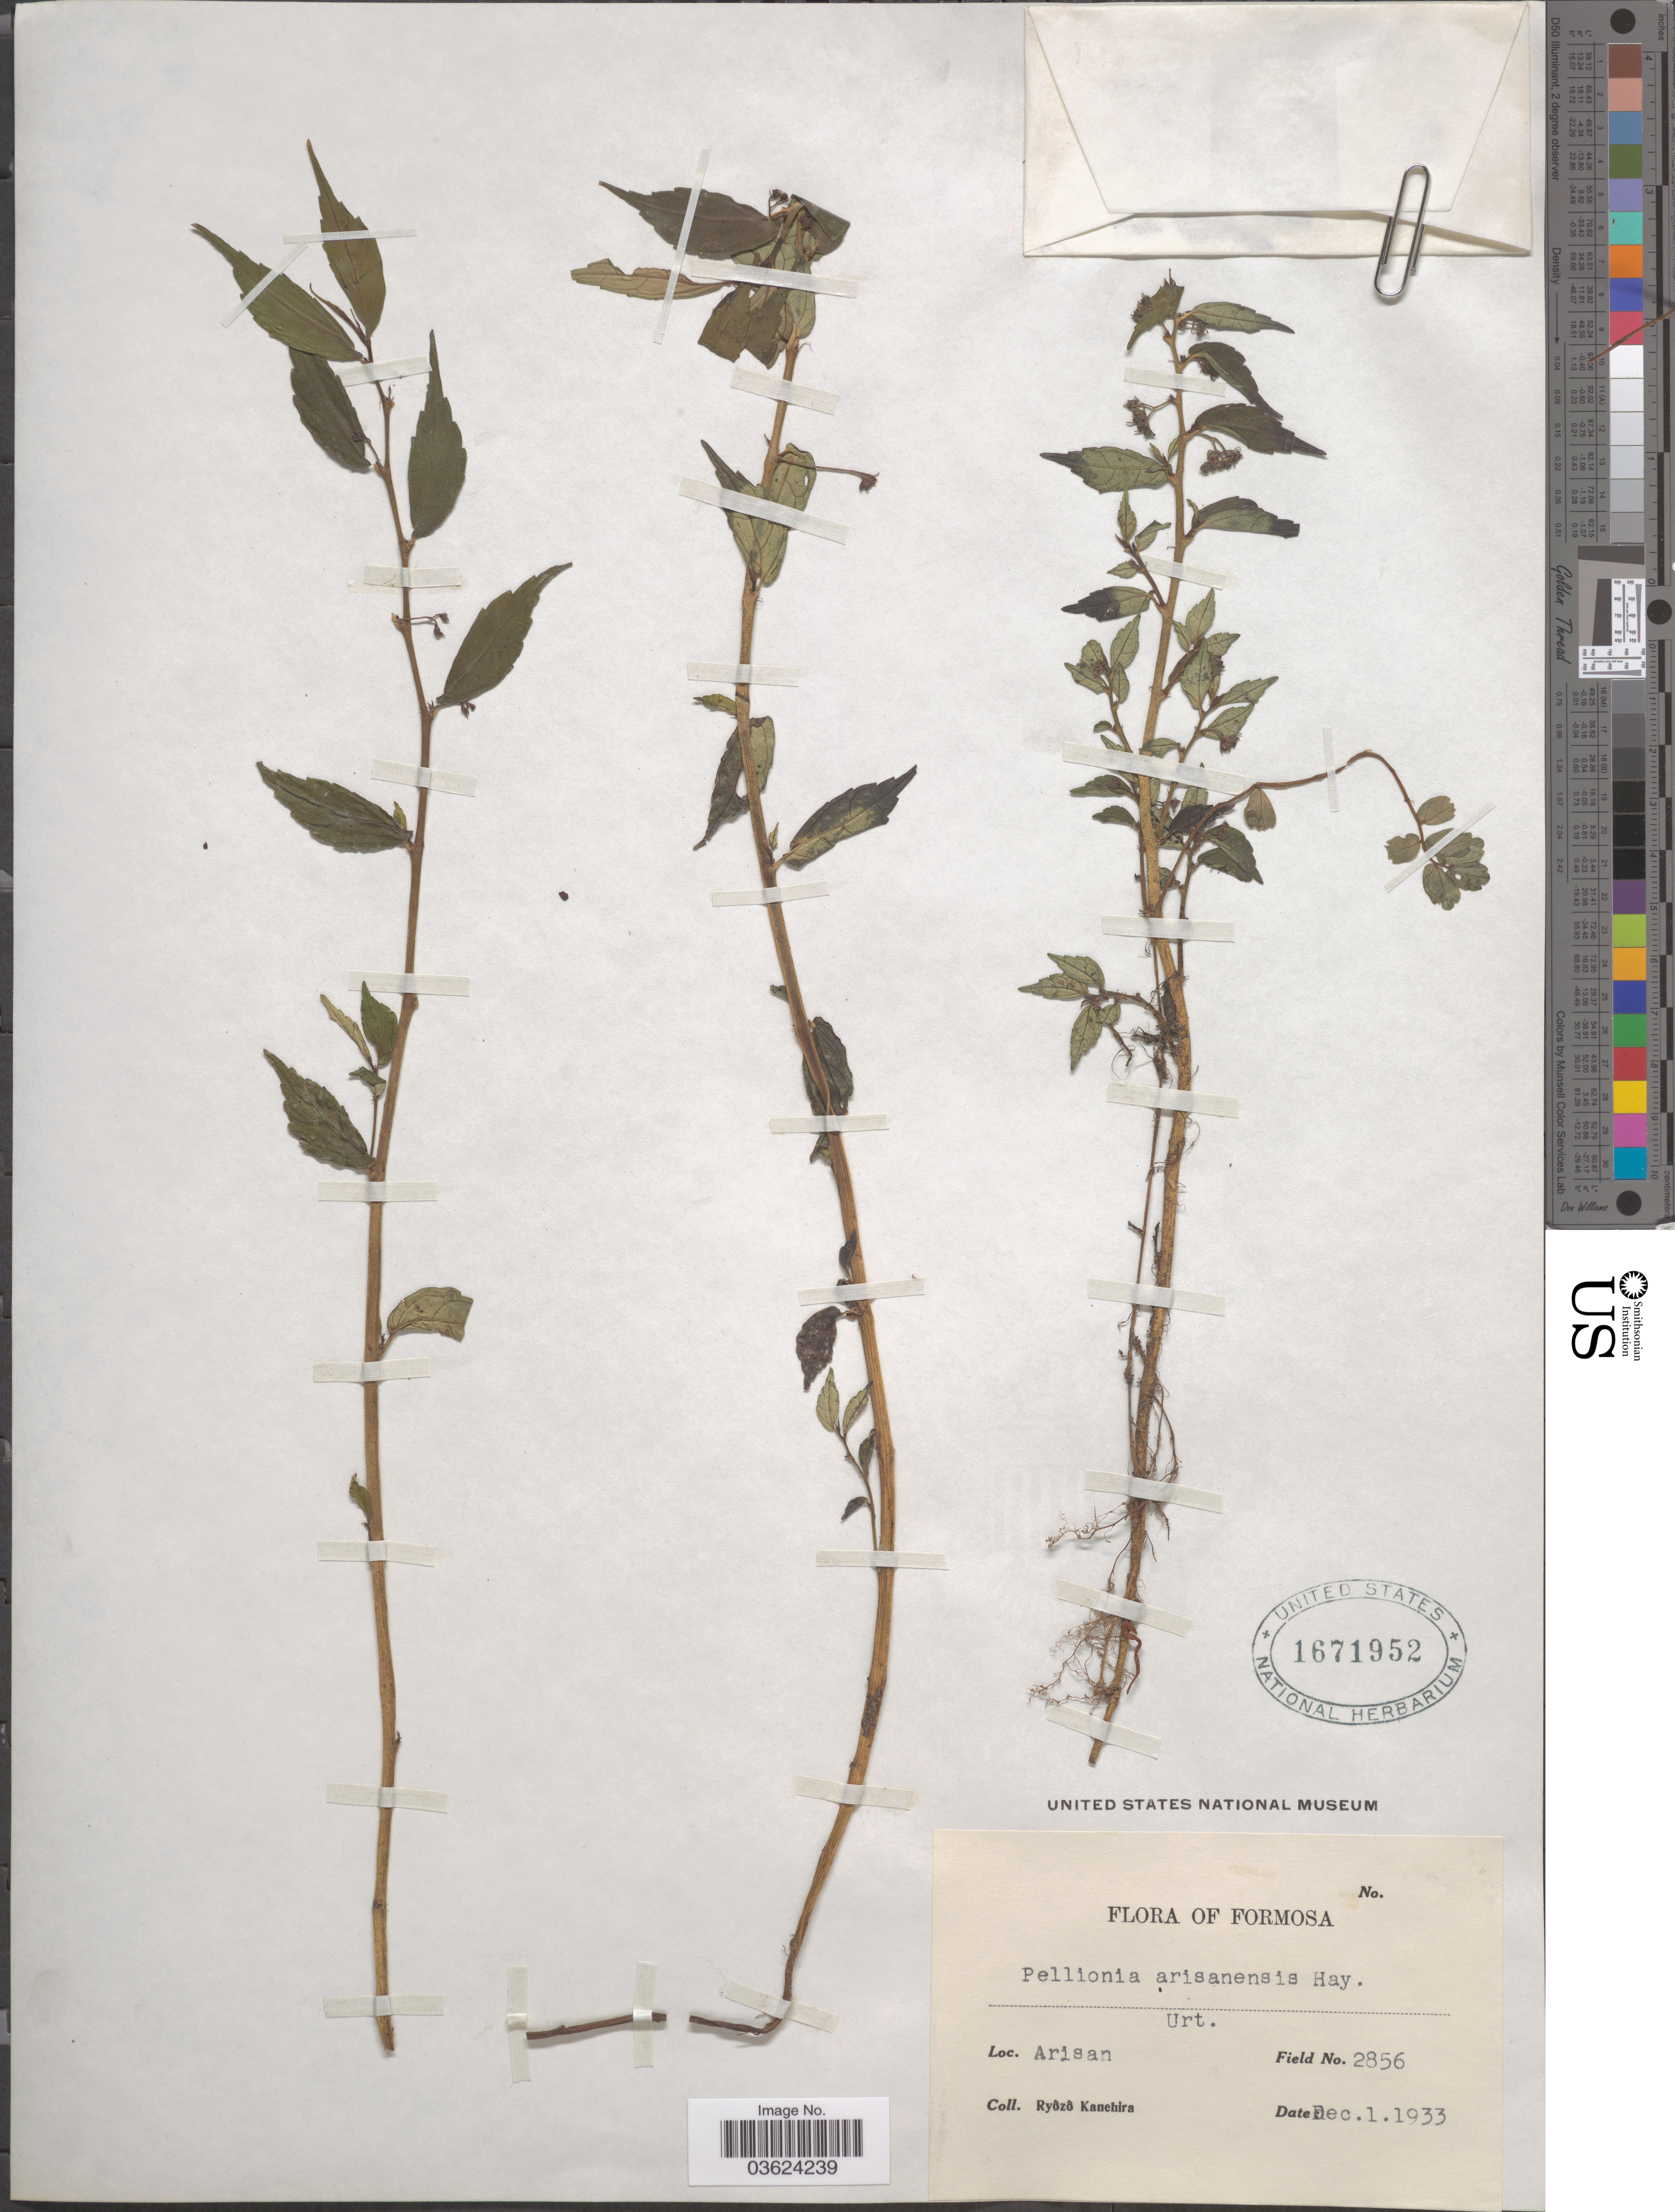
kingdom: Plantae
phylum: Tracheophyta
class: Magnoliopsida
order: Rosales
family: Urticaceae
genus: Pellionia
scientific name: Pellionia arisanensis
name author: Hayata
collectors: R. Kanehira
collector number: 2856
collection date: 1933-12-01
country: Taiwan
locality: Formosa. Arisan.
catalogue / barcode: US 1671952